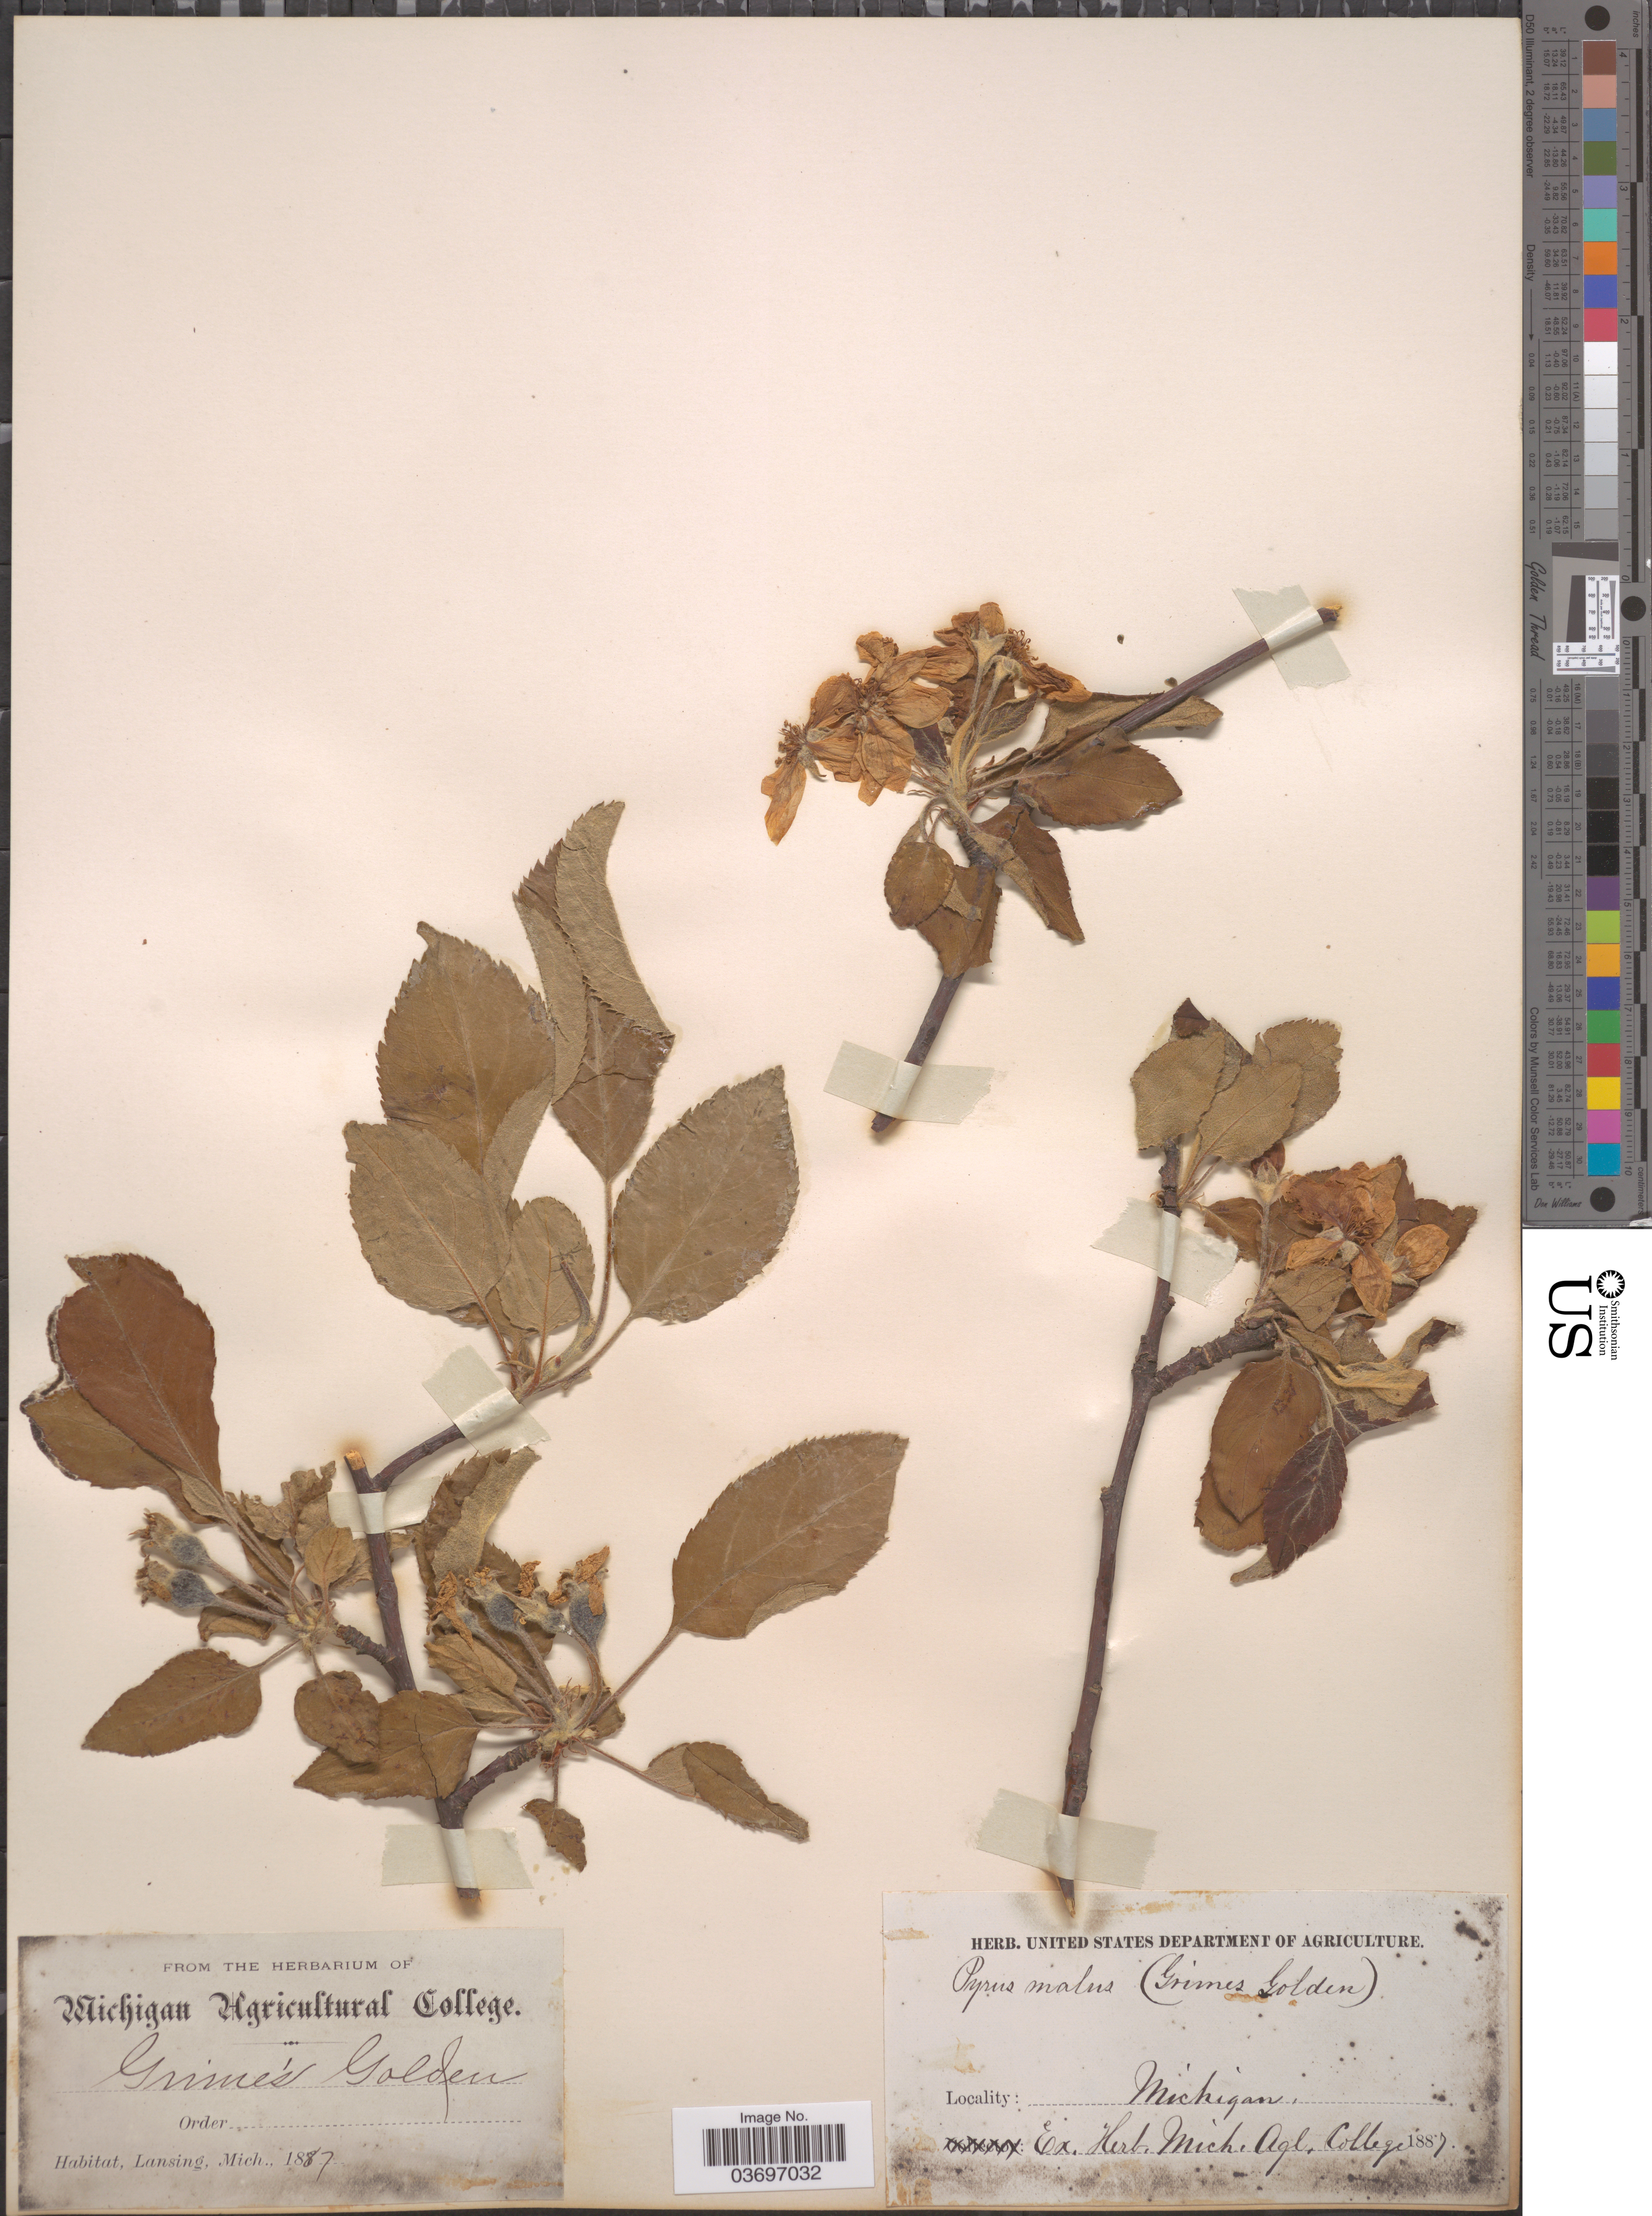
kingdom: Plantae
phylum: Tracheophyta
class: Magnoliopsida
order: Rosales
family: Rosaceae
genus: Malus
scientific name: Malus pumila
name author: Mill.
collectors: Ex herb. Michigan Agricultural College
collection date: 1887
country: United States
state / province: Michigan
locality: Lansing.